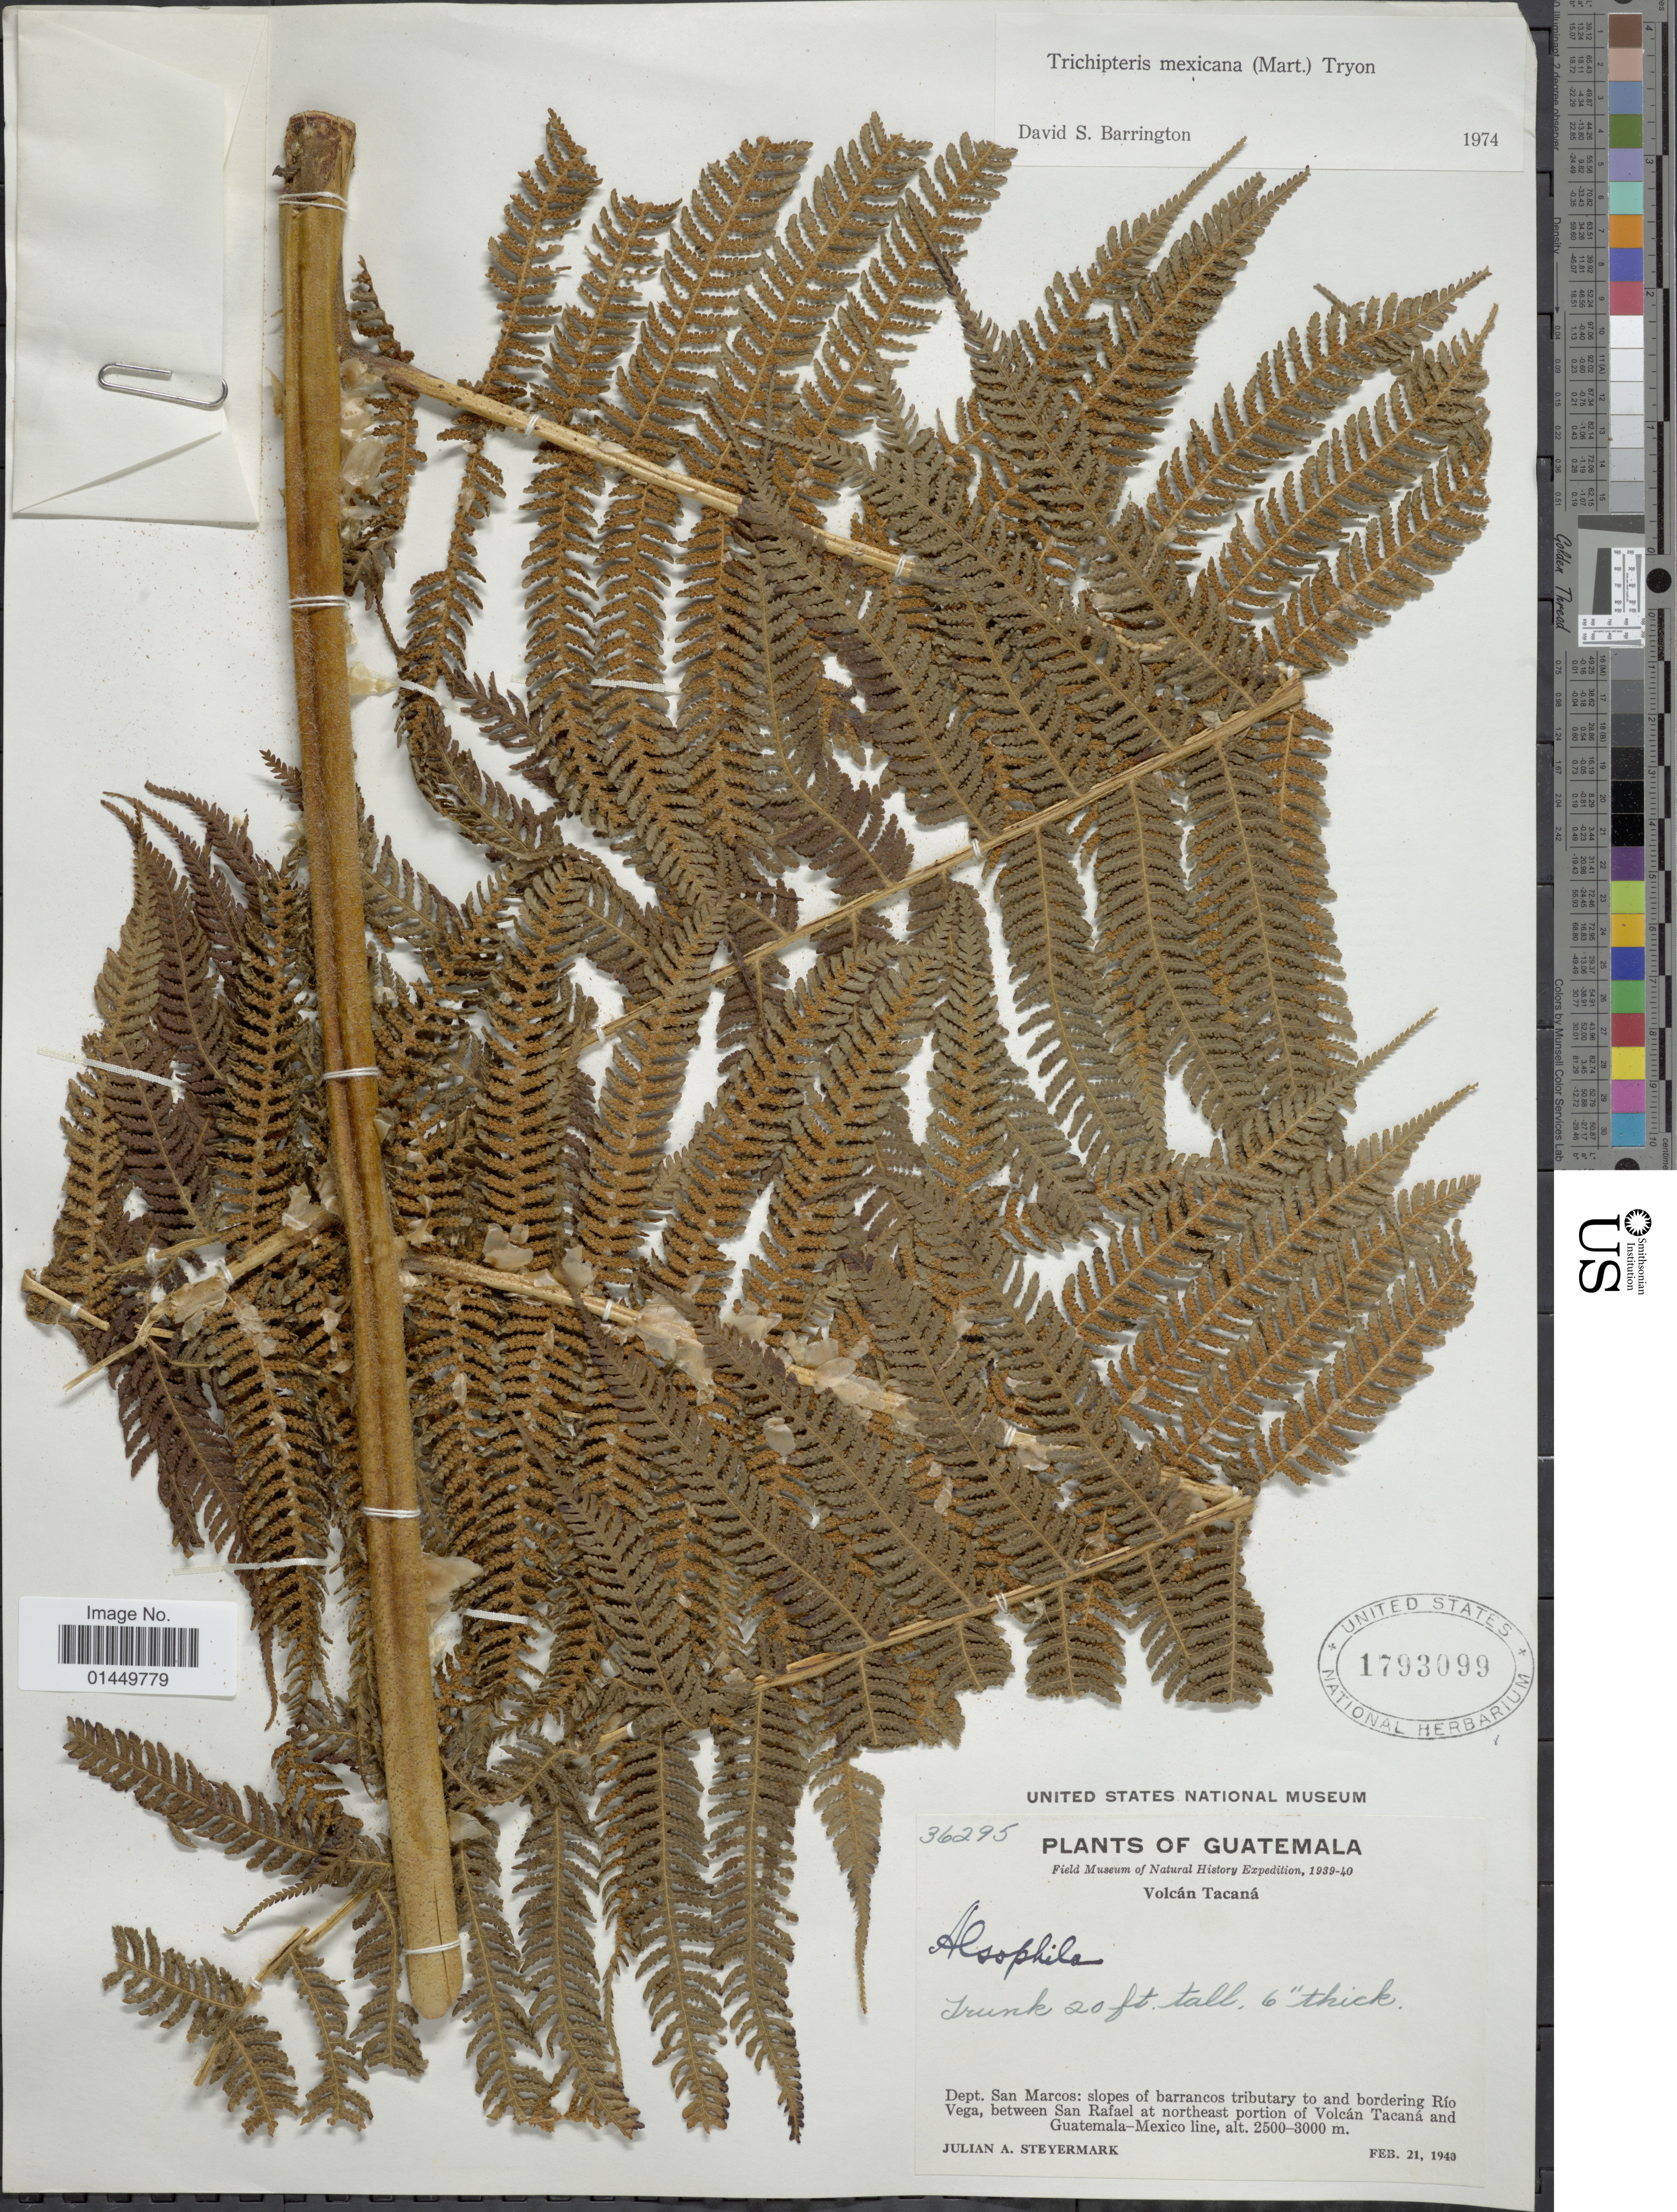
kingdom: Plantae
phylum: Tracheophyta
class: Polypodiopsida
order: Cyatheales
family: Cyatheaceae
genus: Cyathea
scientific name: Cyathea valdecrenata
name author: Domin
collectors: J. Steyermark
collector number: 36295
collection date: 1940-02-21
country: Guatemala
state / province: San Marcos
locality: Dept. San Marcos: slopes of barrancos tributary to and bordering Rio Vega, between San Rafael at northeast portion of Volcan Tacana and Guatemala-Mexico line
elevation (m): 2500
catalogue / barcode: US 1793099